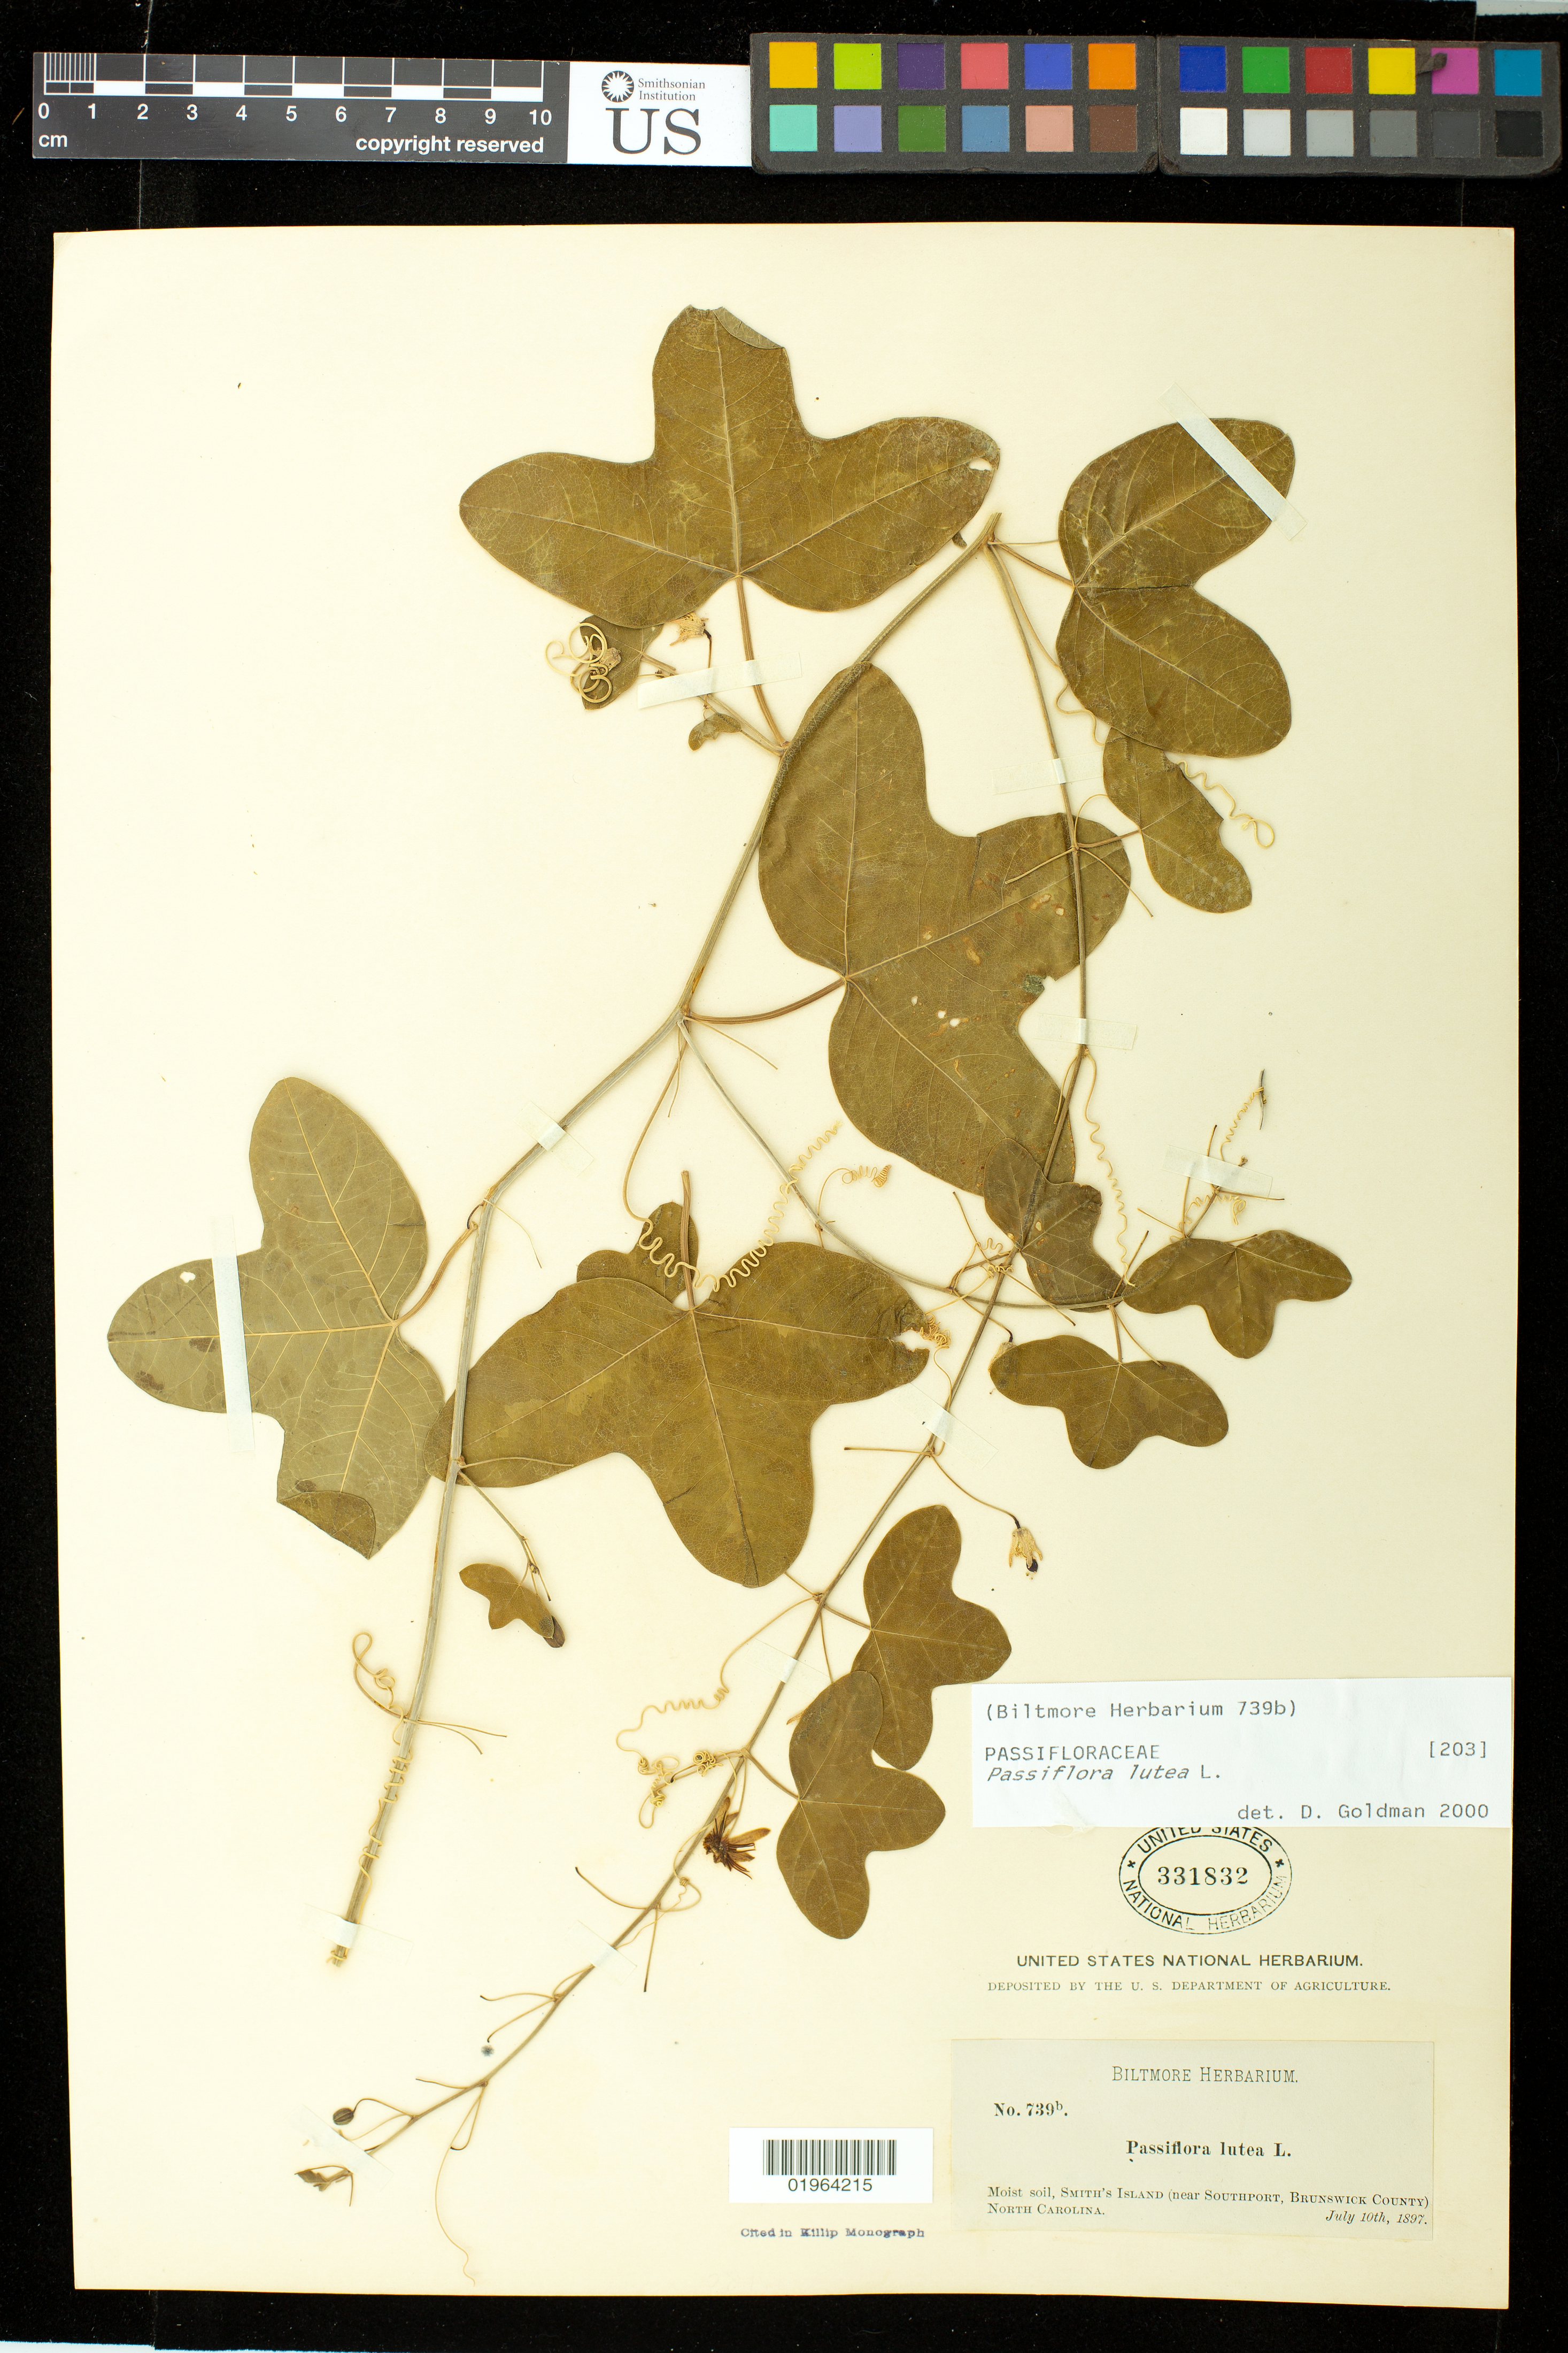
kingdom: Plantae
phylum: Tracheophyta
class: Magnoliopsida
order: Malpighiales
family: Passifloraceae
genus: Passiflora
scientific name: Passiflora lutea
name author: L.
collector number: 739 b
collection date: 1897-07-10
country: United States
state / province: North Carolina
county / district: Brunswick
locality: Smith Island, near Southport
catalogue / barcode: US 331832